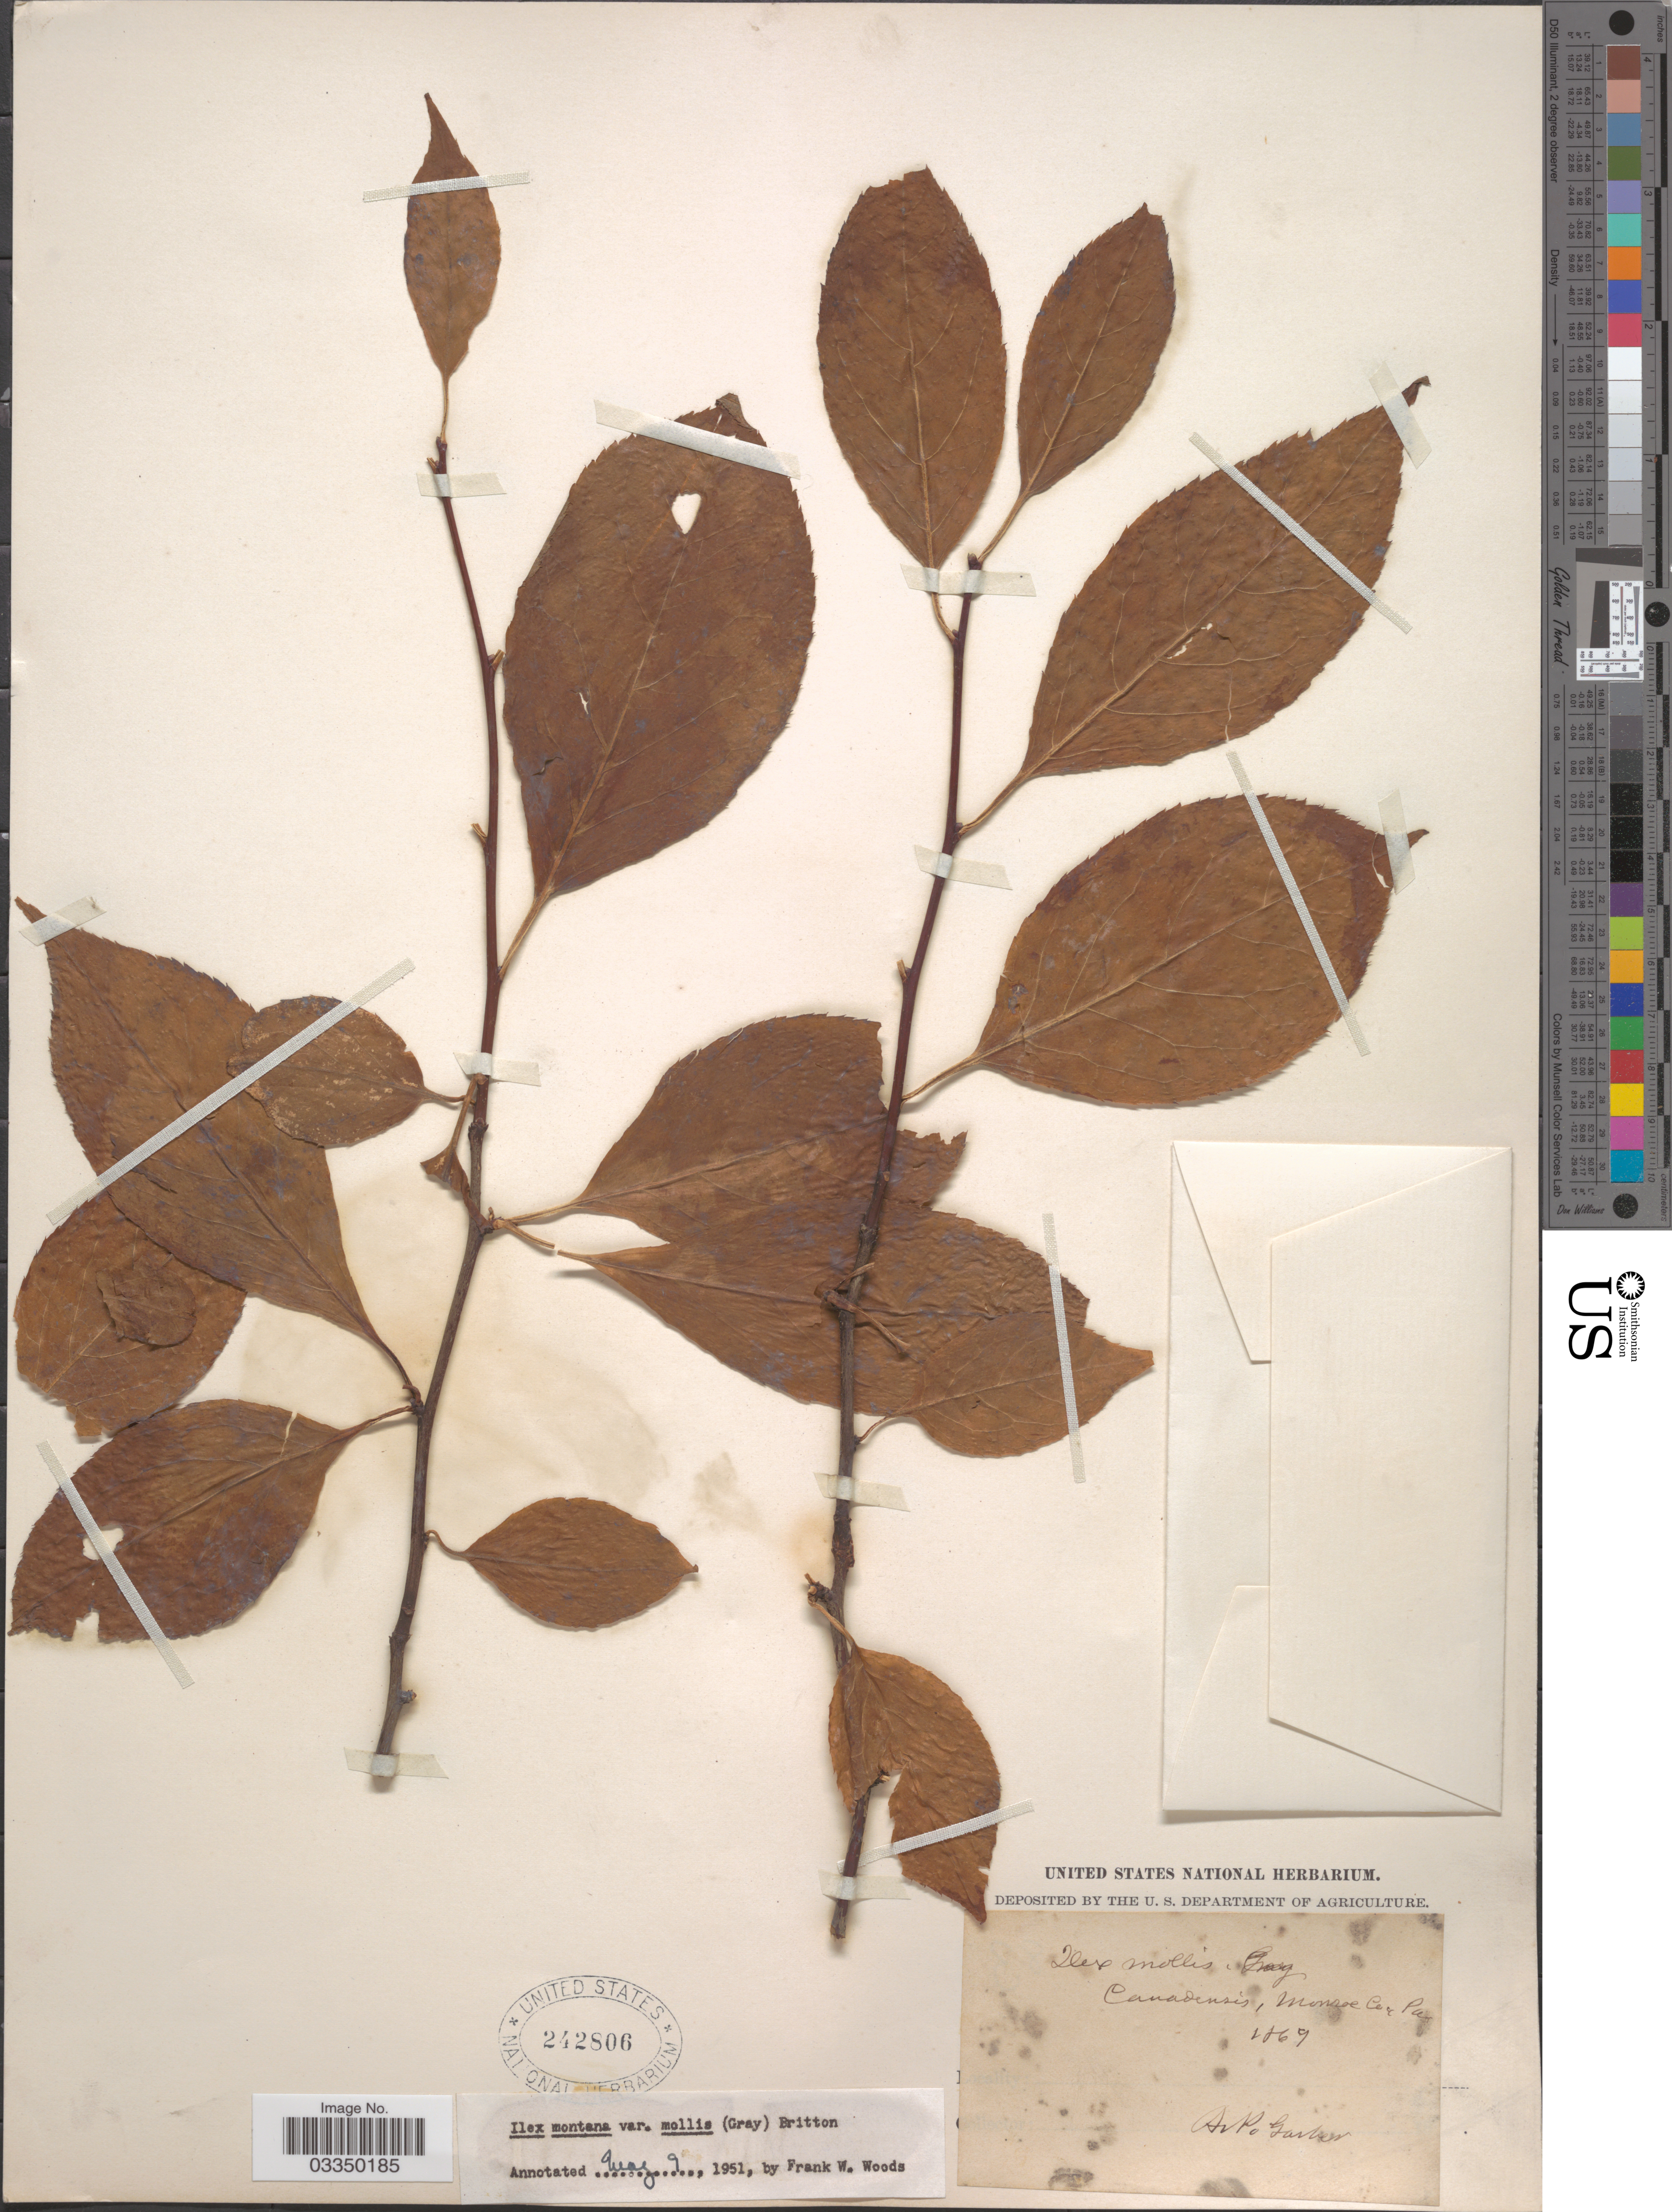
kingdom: Plantae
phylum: Tracheophyta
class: Magnoliopsida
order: Aquifoliales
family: Aquifoliaceae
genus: Ilex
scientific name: Ilex montana var. mollis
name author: (A. Gray) Britton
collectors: A. P. Garber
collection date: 1869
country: United States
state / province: Pennsylvania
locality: Canadensis, Monroe Co.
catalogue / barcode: US 242806